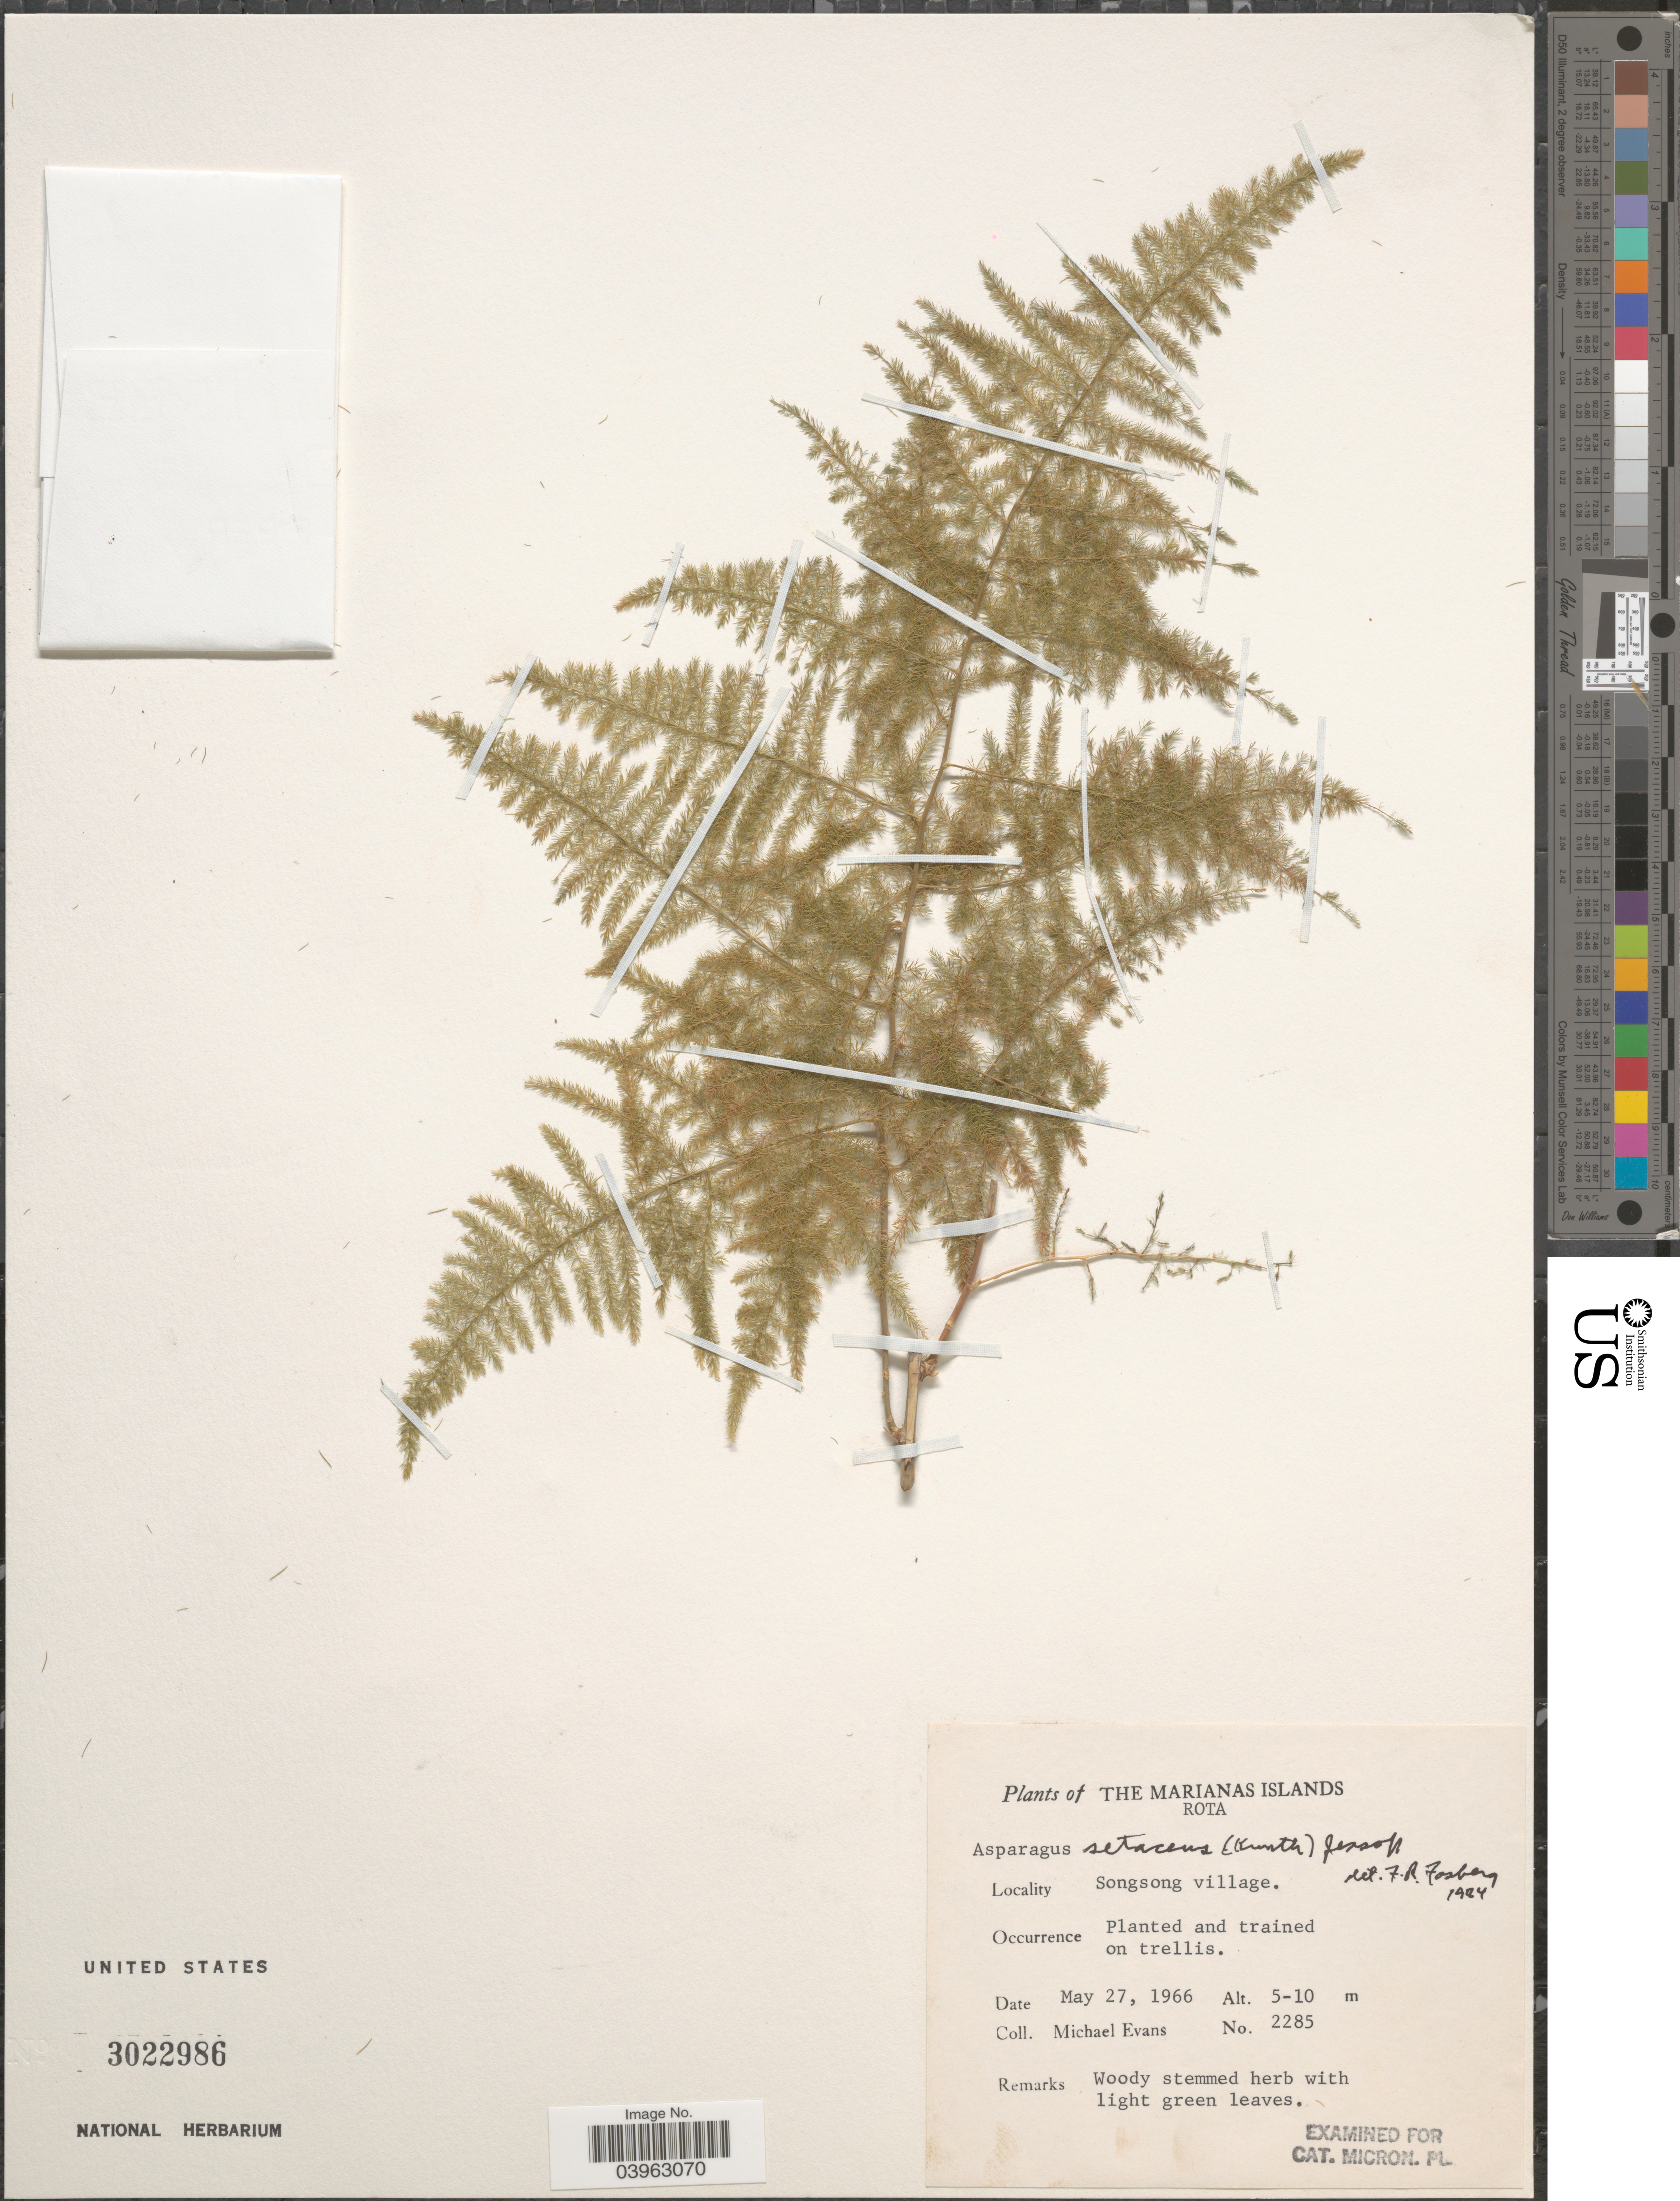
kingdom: Plantae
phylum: Tracheophyta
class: Liliopsida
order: Asparagales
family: Asparagaceae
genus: Asparagus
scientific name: Asparagus setaceus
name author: (Kunth) Jessop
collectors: M. Evans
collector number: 2285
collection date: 1966-05-27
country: Northern Mariana Islands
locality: The Marianas Islands. Songsong village.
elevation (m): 5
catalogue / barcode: US 3022986